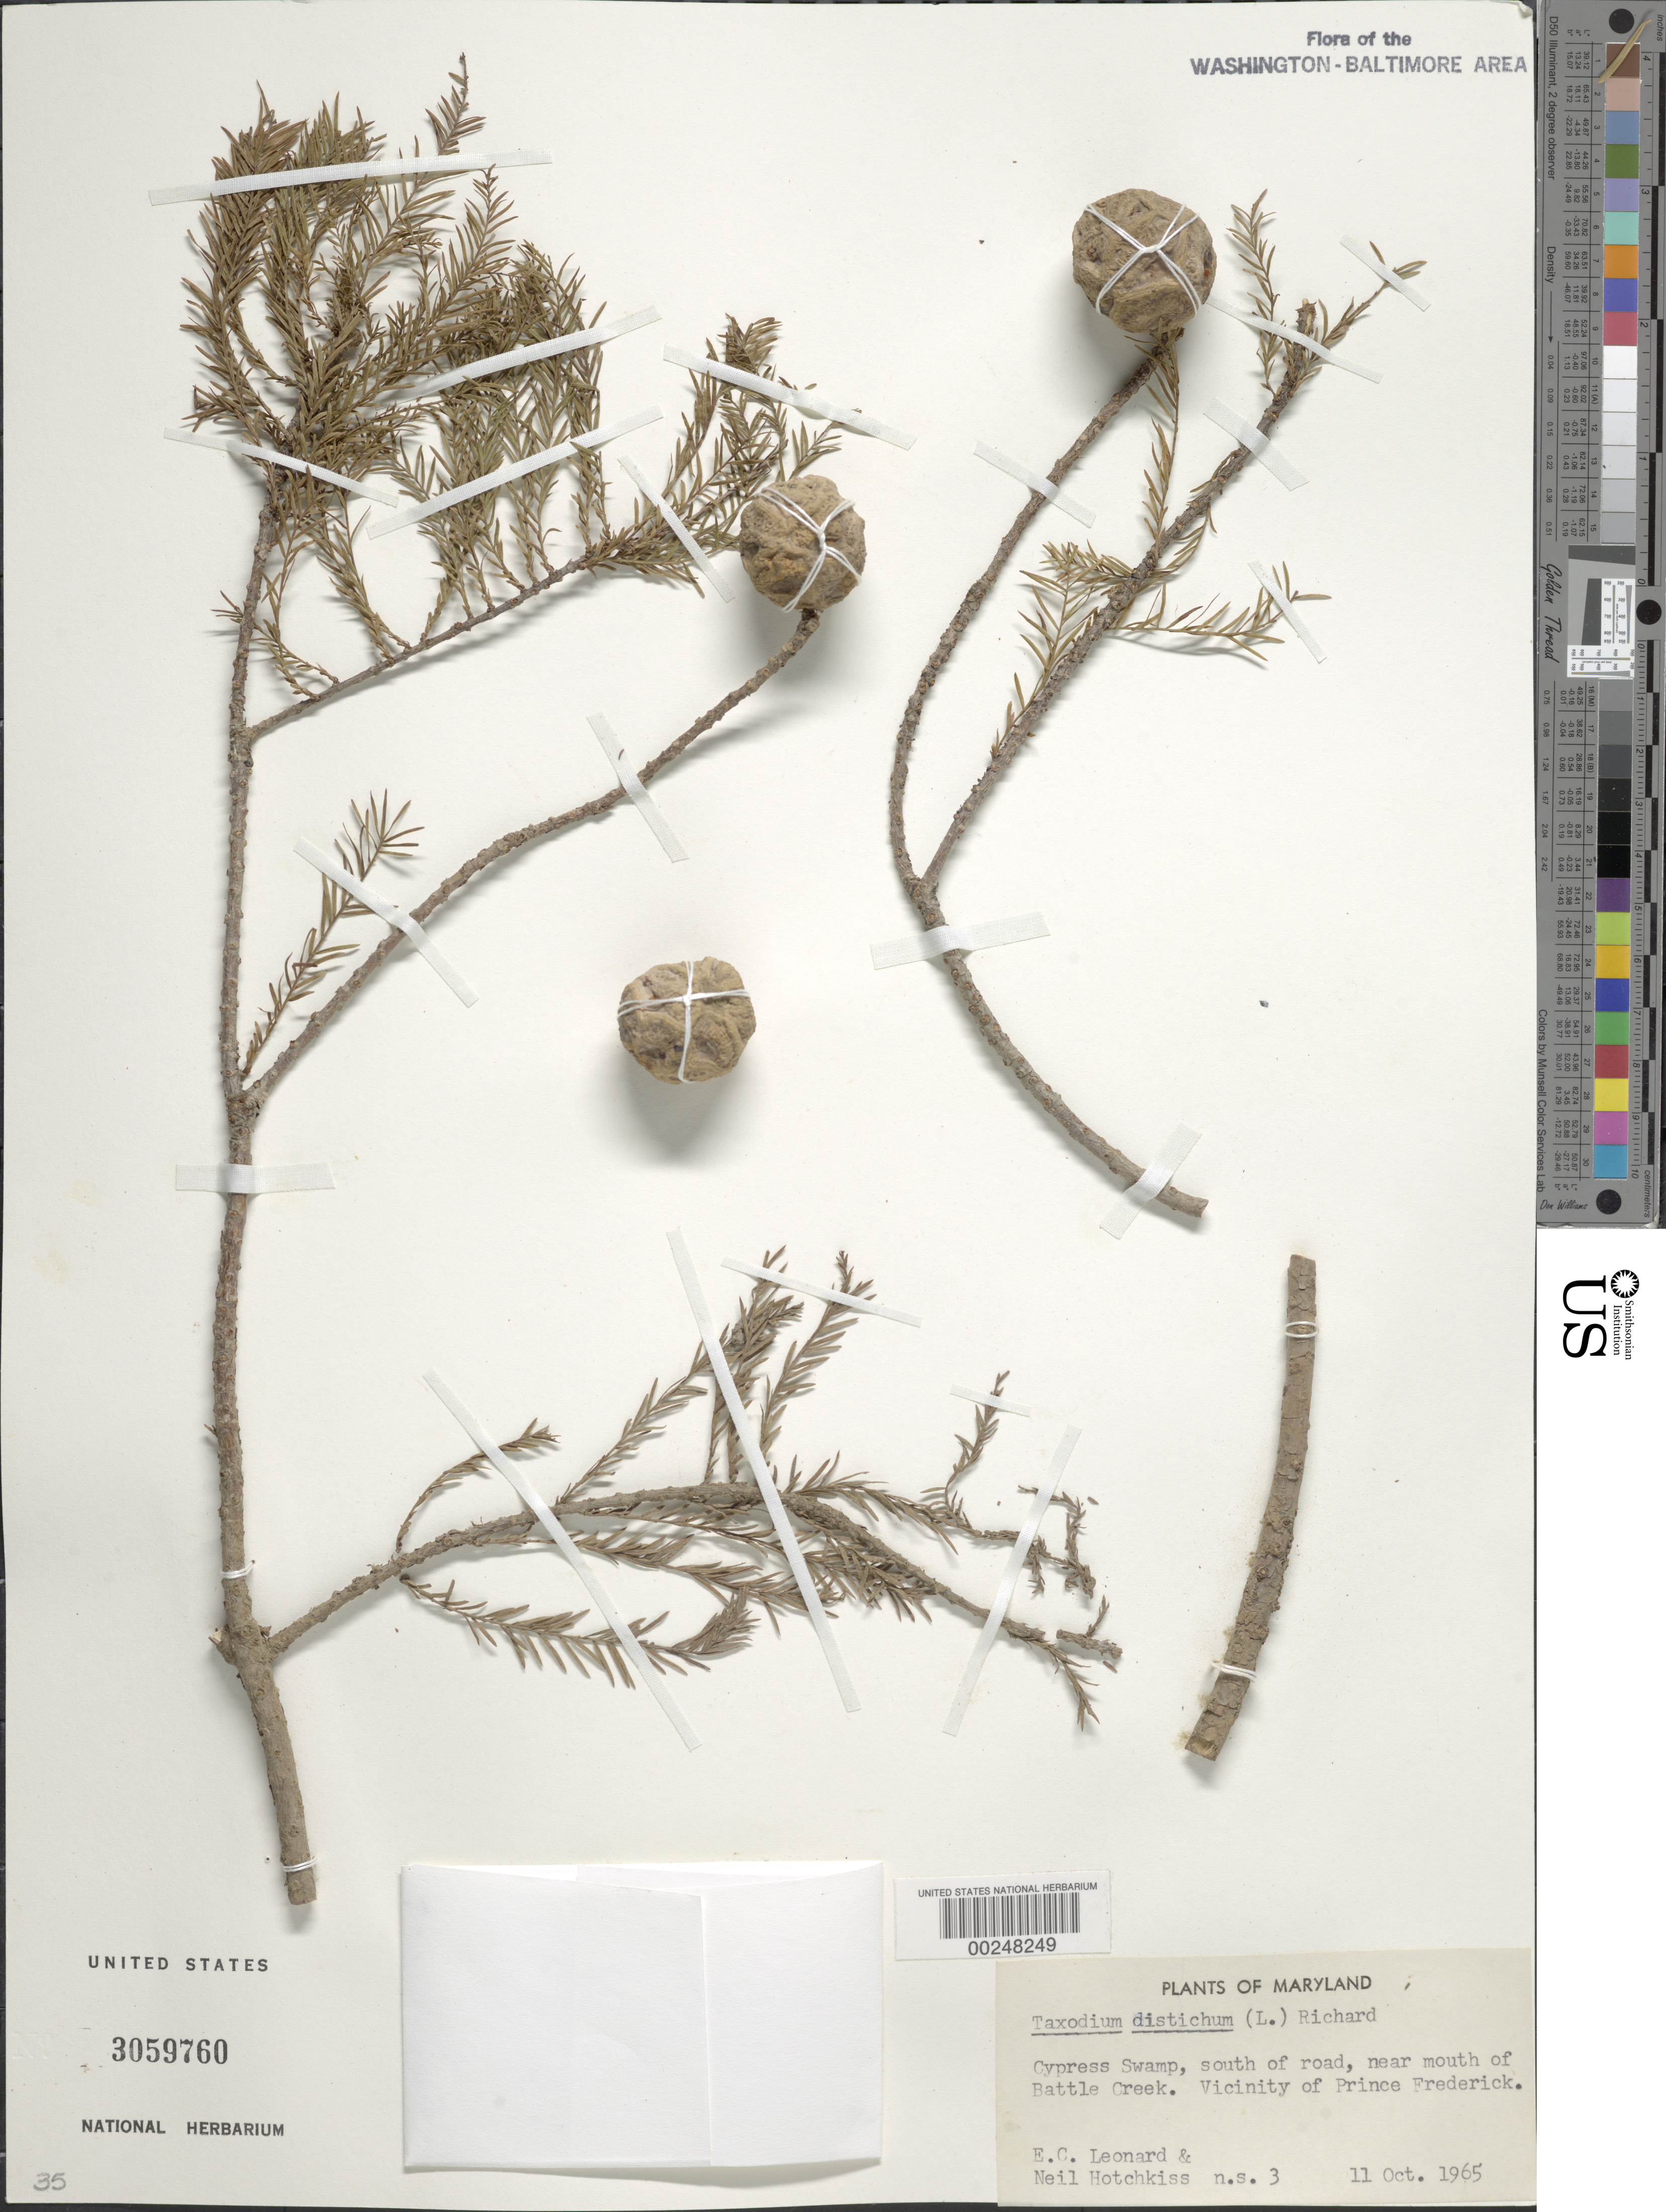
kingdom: Plantae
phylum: Tracheophyta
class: Pinopsida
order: Pinales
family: Cupressaceae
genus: Taxodium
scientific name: Taxodium distichum var. imbricarium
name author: (L.) Rich.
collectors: E. C. Leonard & N. Hotchkiss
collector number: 3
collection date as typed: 11 Oct 1965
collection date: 1965-10-11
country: United States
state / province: Maryland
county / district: Calvert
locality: Battle Creek, vicinity of Prince Frederick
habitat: Cypress swamp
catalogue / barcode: US 3059760